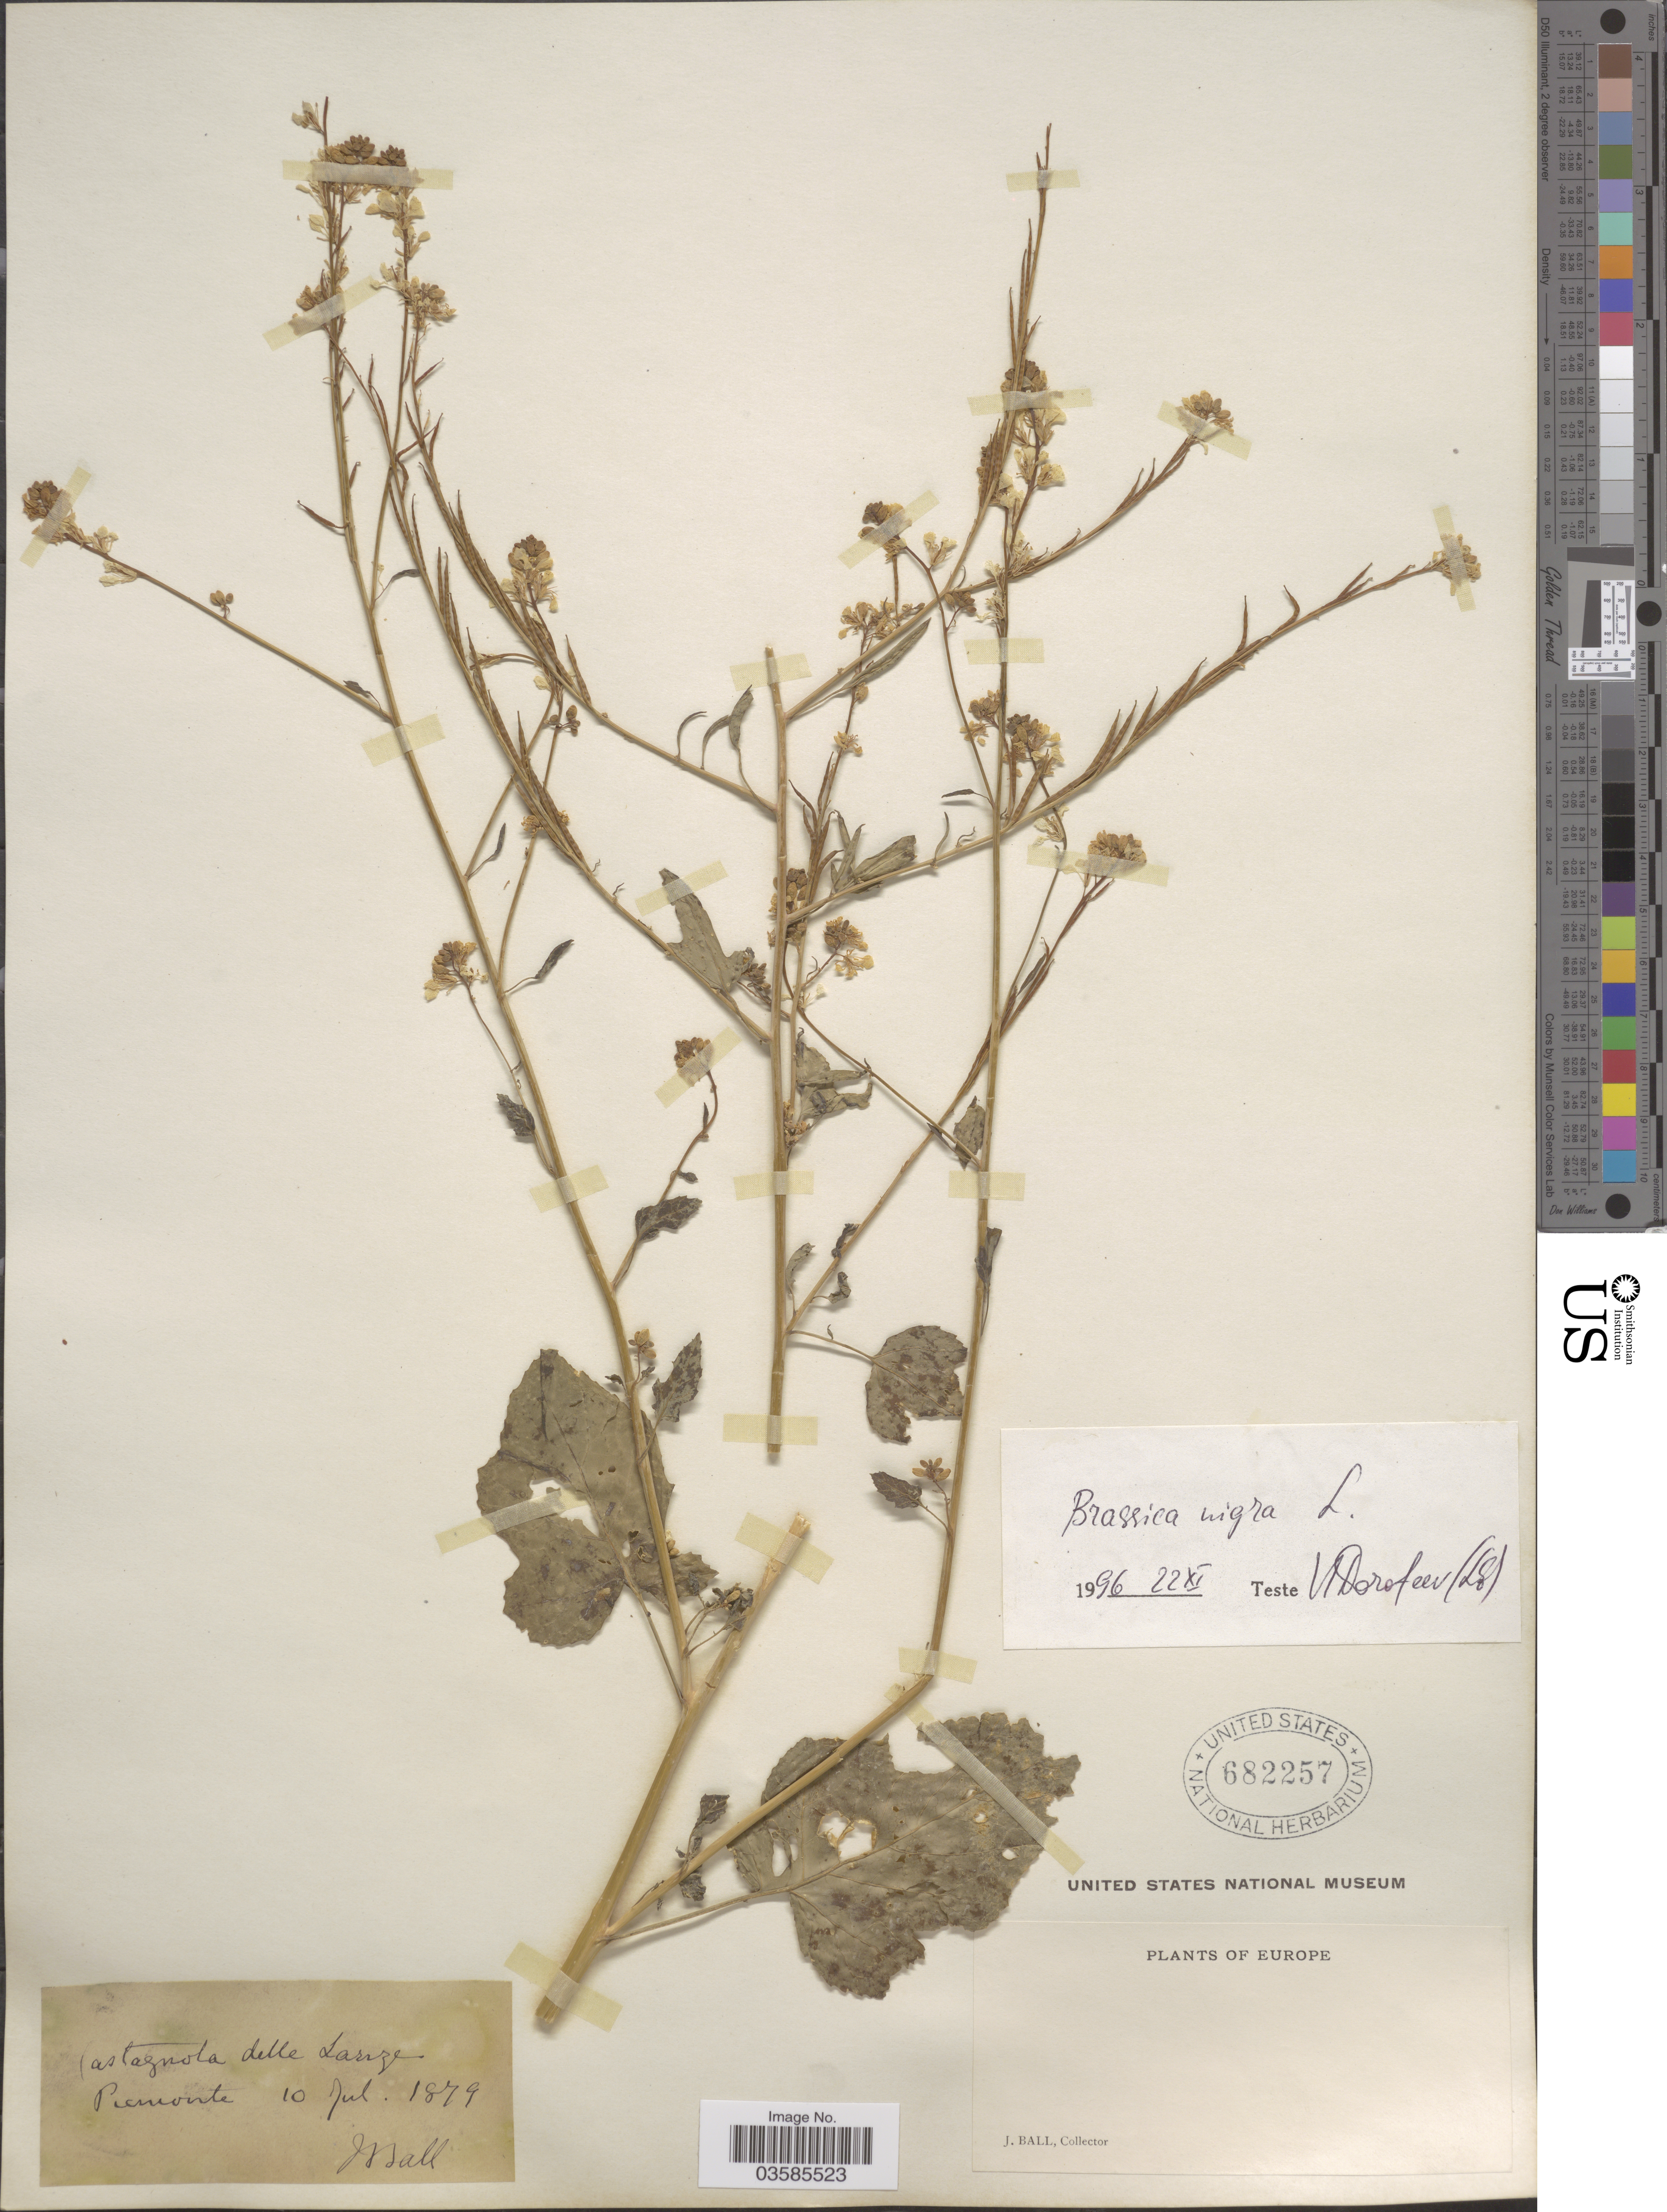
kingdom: Plantae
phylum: Tracheophyta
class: Magnoliopsida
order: Brassicales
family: Brassicaceae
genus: Brassica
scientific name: Brassica nigra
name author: (L.) W.D.J. Koch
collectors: J. Ball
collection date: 1879-07-10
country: Italy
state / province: Piedmont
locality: Europe. Castagnola delle Lanze. Piemonte.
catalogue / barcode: US 682257